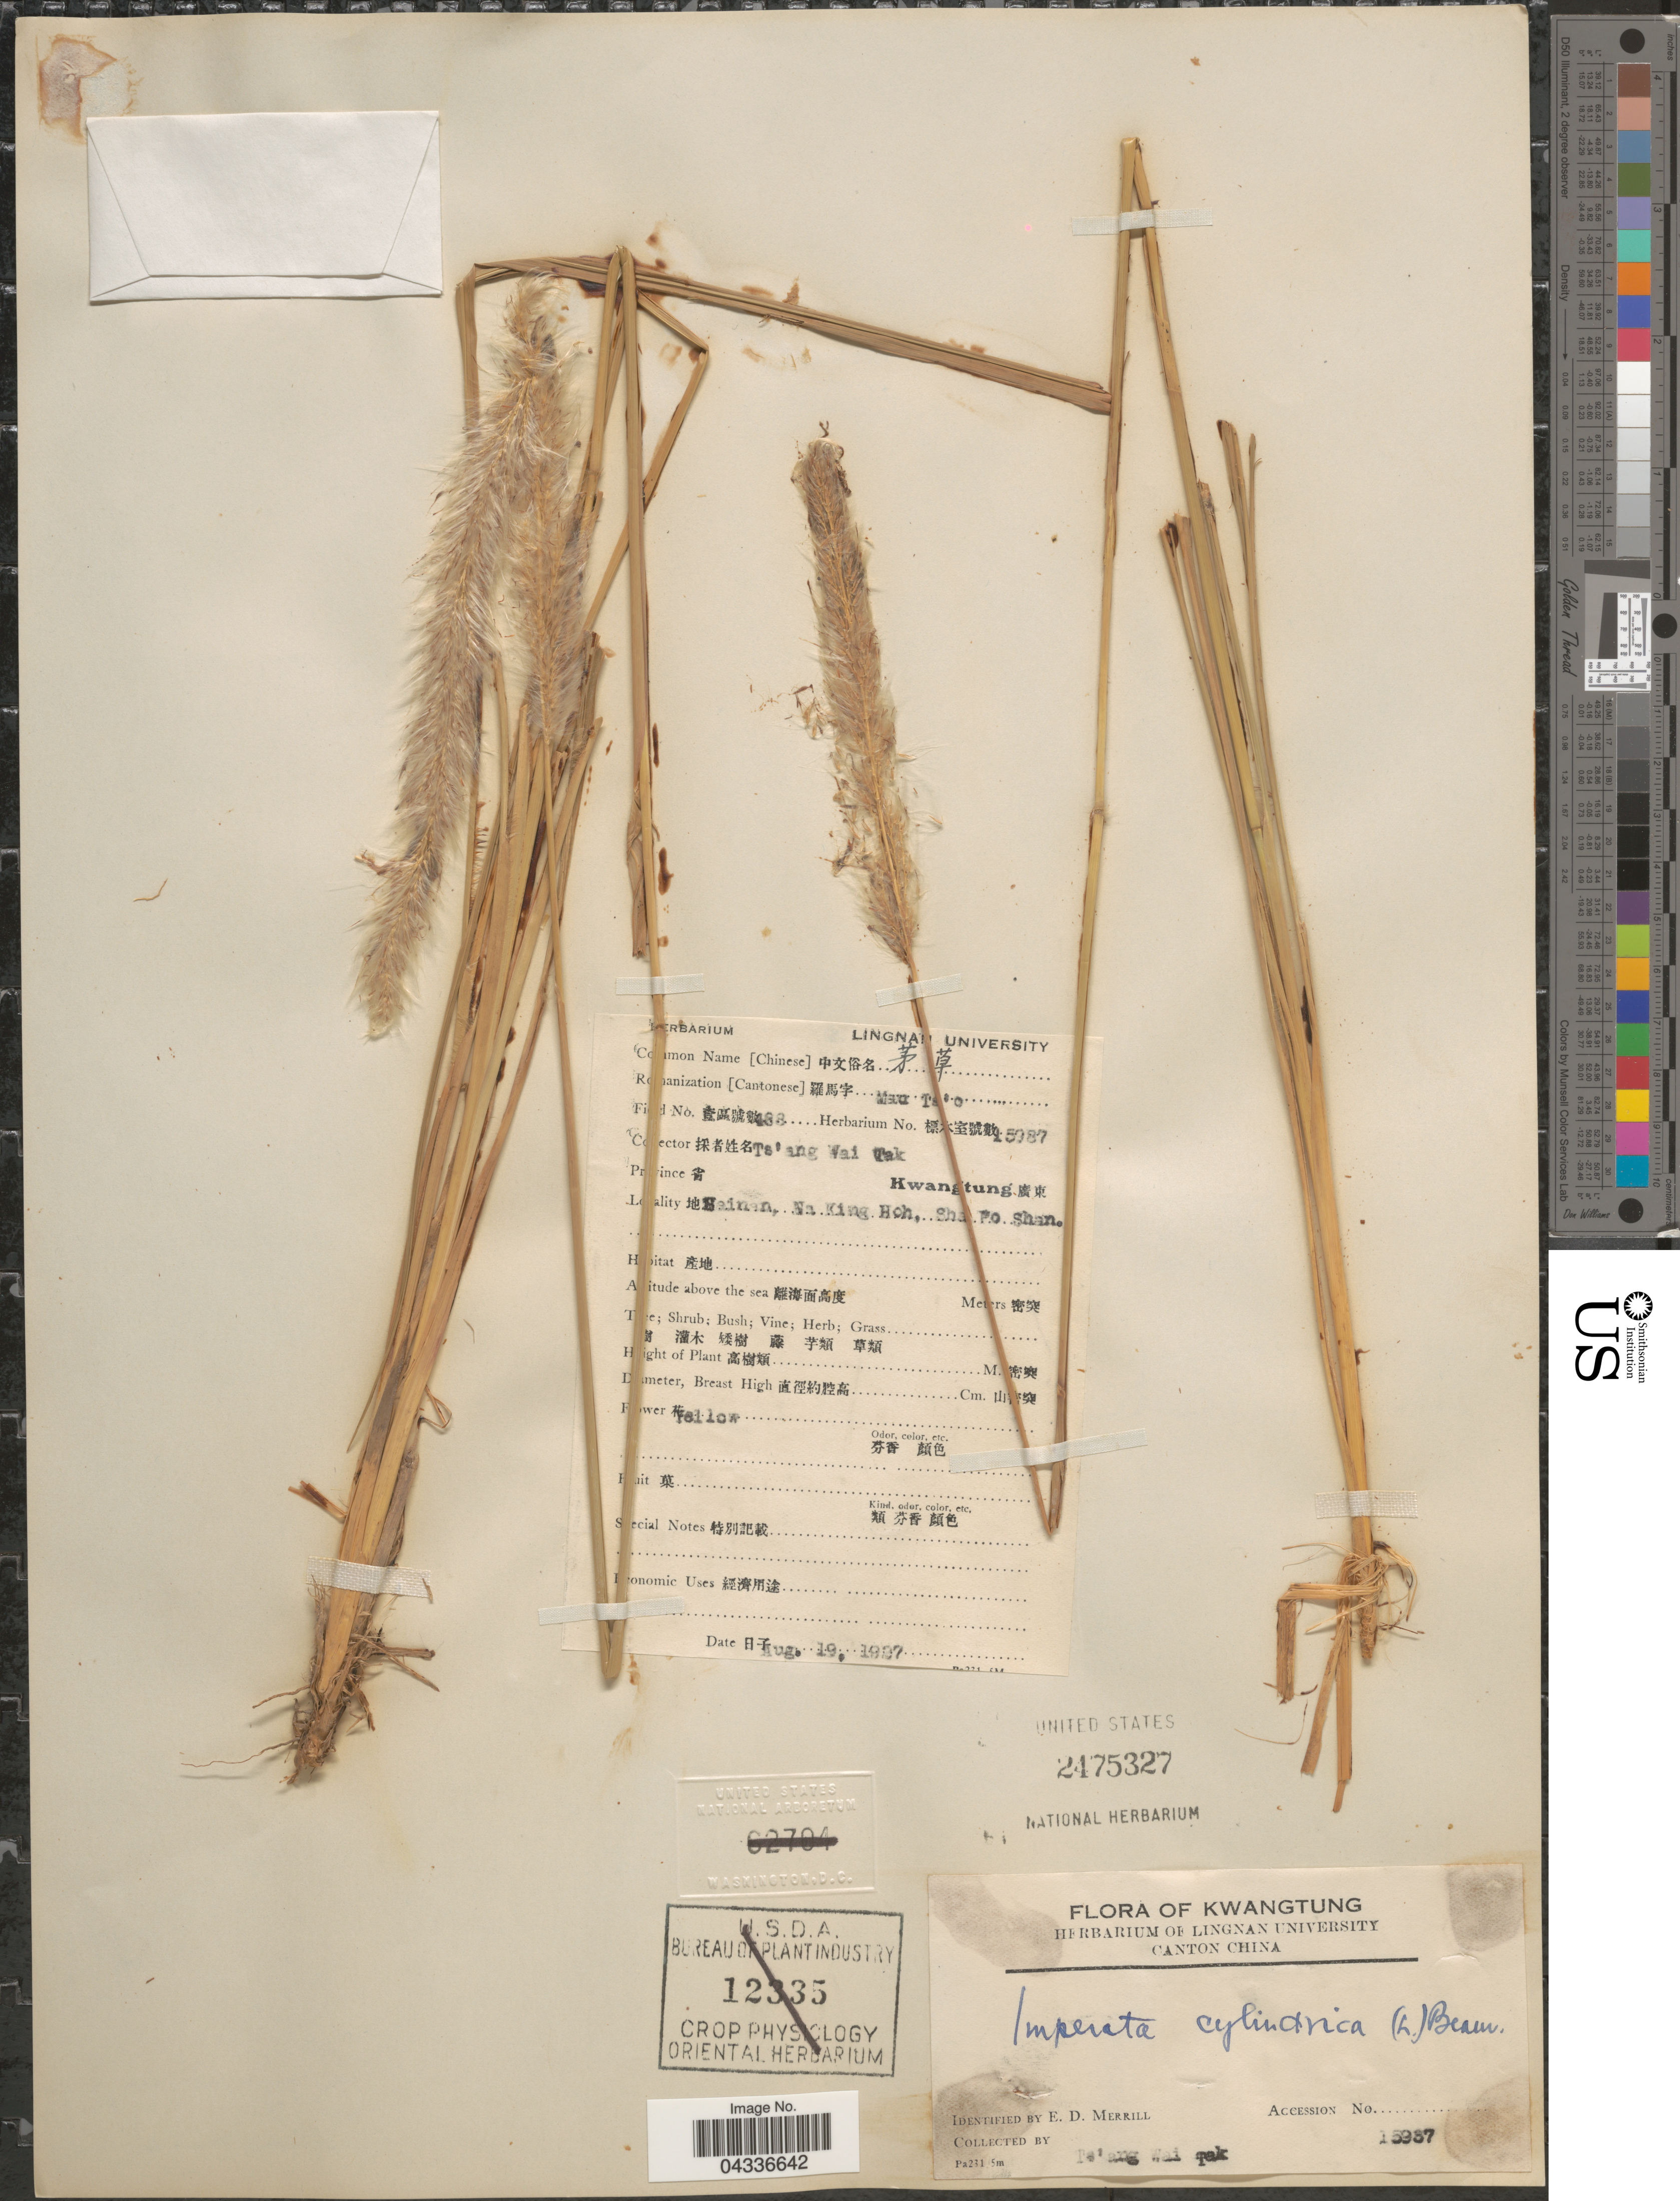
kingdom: Plantae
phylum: Tracheophyta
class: Liliopsida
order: Poales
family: Poaceae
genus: Imperata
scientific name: Imperata cylindrica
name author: (L.) P. Beauv.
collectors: W. T. Tsang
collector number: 488/15987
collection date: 1997-08-19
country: China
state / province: Guangdong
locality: Province Kwangtung X. Hainan, Na King Hoh, Sha [illegible text] Po Shan.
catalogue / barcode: US 2475327